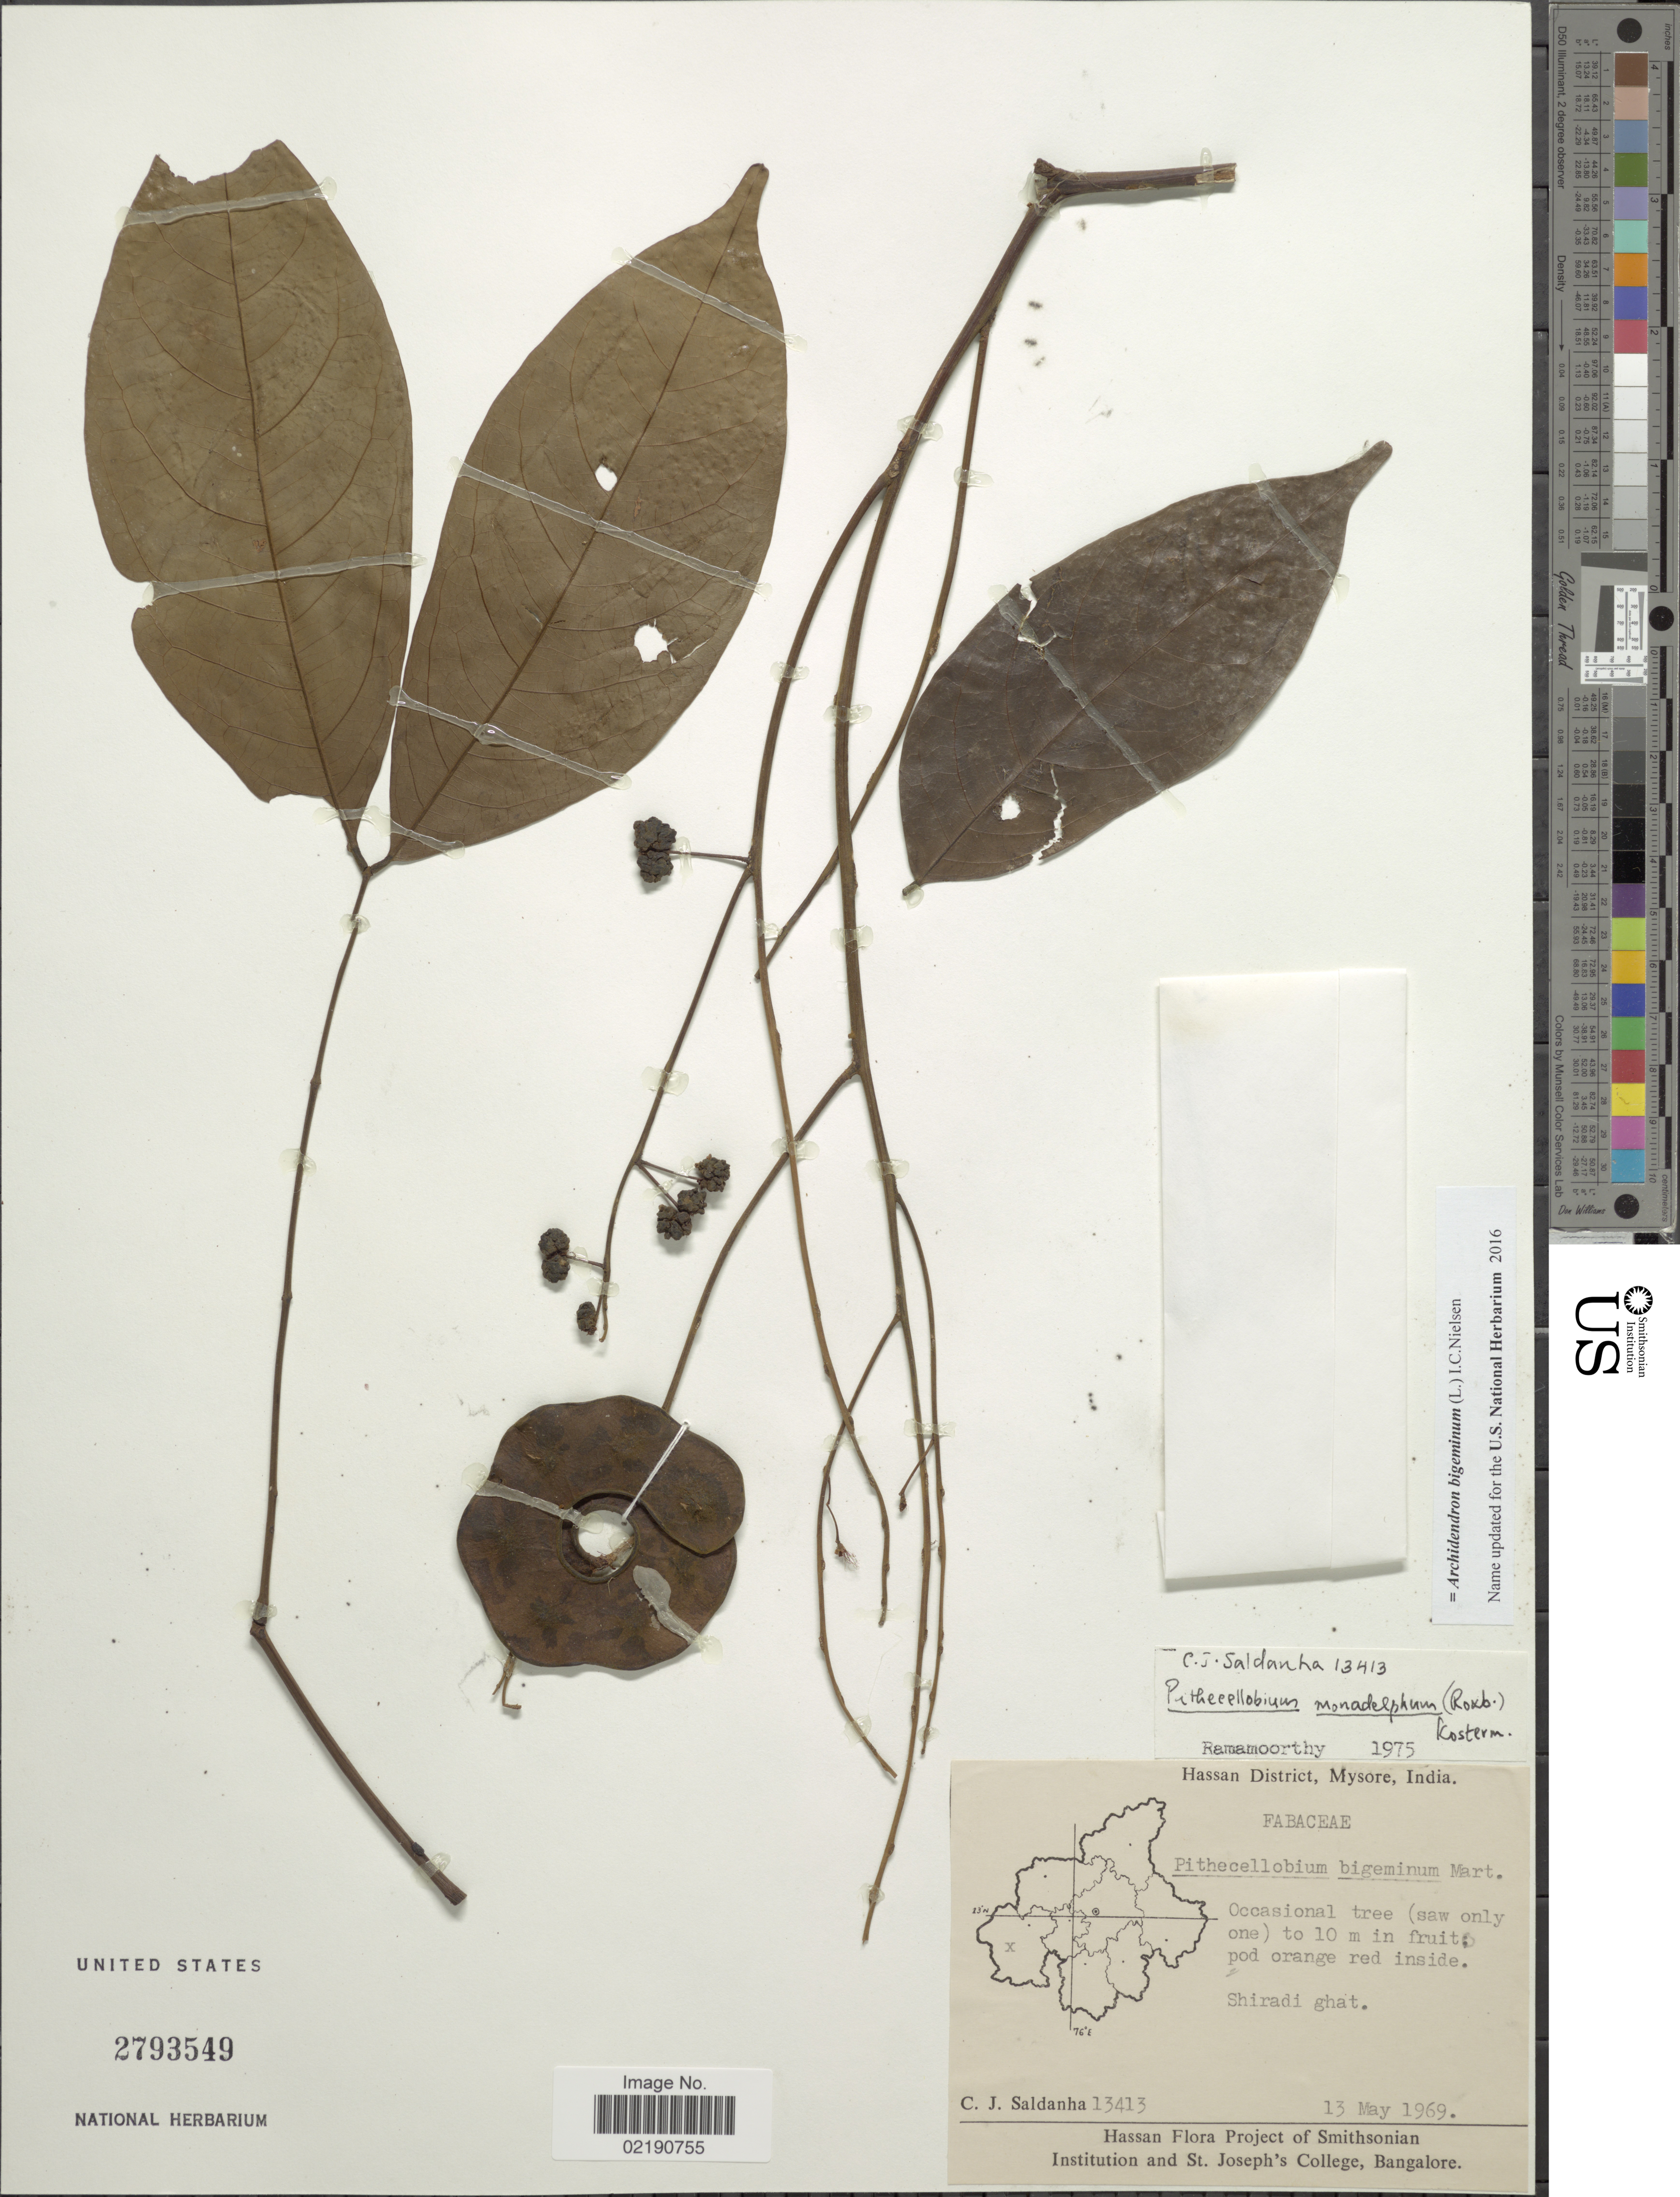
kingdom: Plantae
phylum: Tracheophyta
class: Magnoliopsida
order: Fabales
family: Fabaceae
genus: Archidendron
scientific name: Archidendron bigeminum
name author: I.C. Nielsen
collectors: C. J. Saldanha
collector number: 13413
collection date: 1969-05-13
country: India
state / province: Karnataka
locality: Hassan District, Mysore, Shiradi ghat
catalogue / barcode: US 2793549